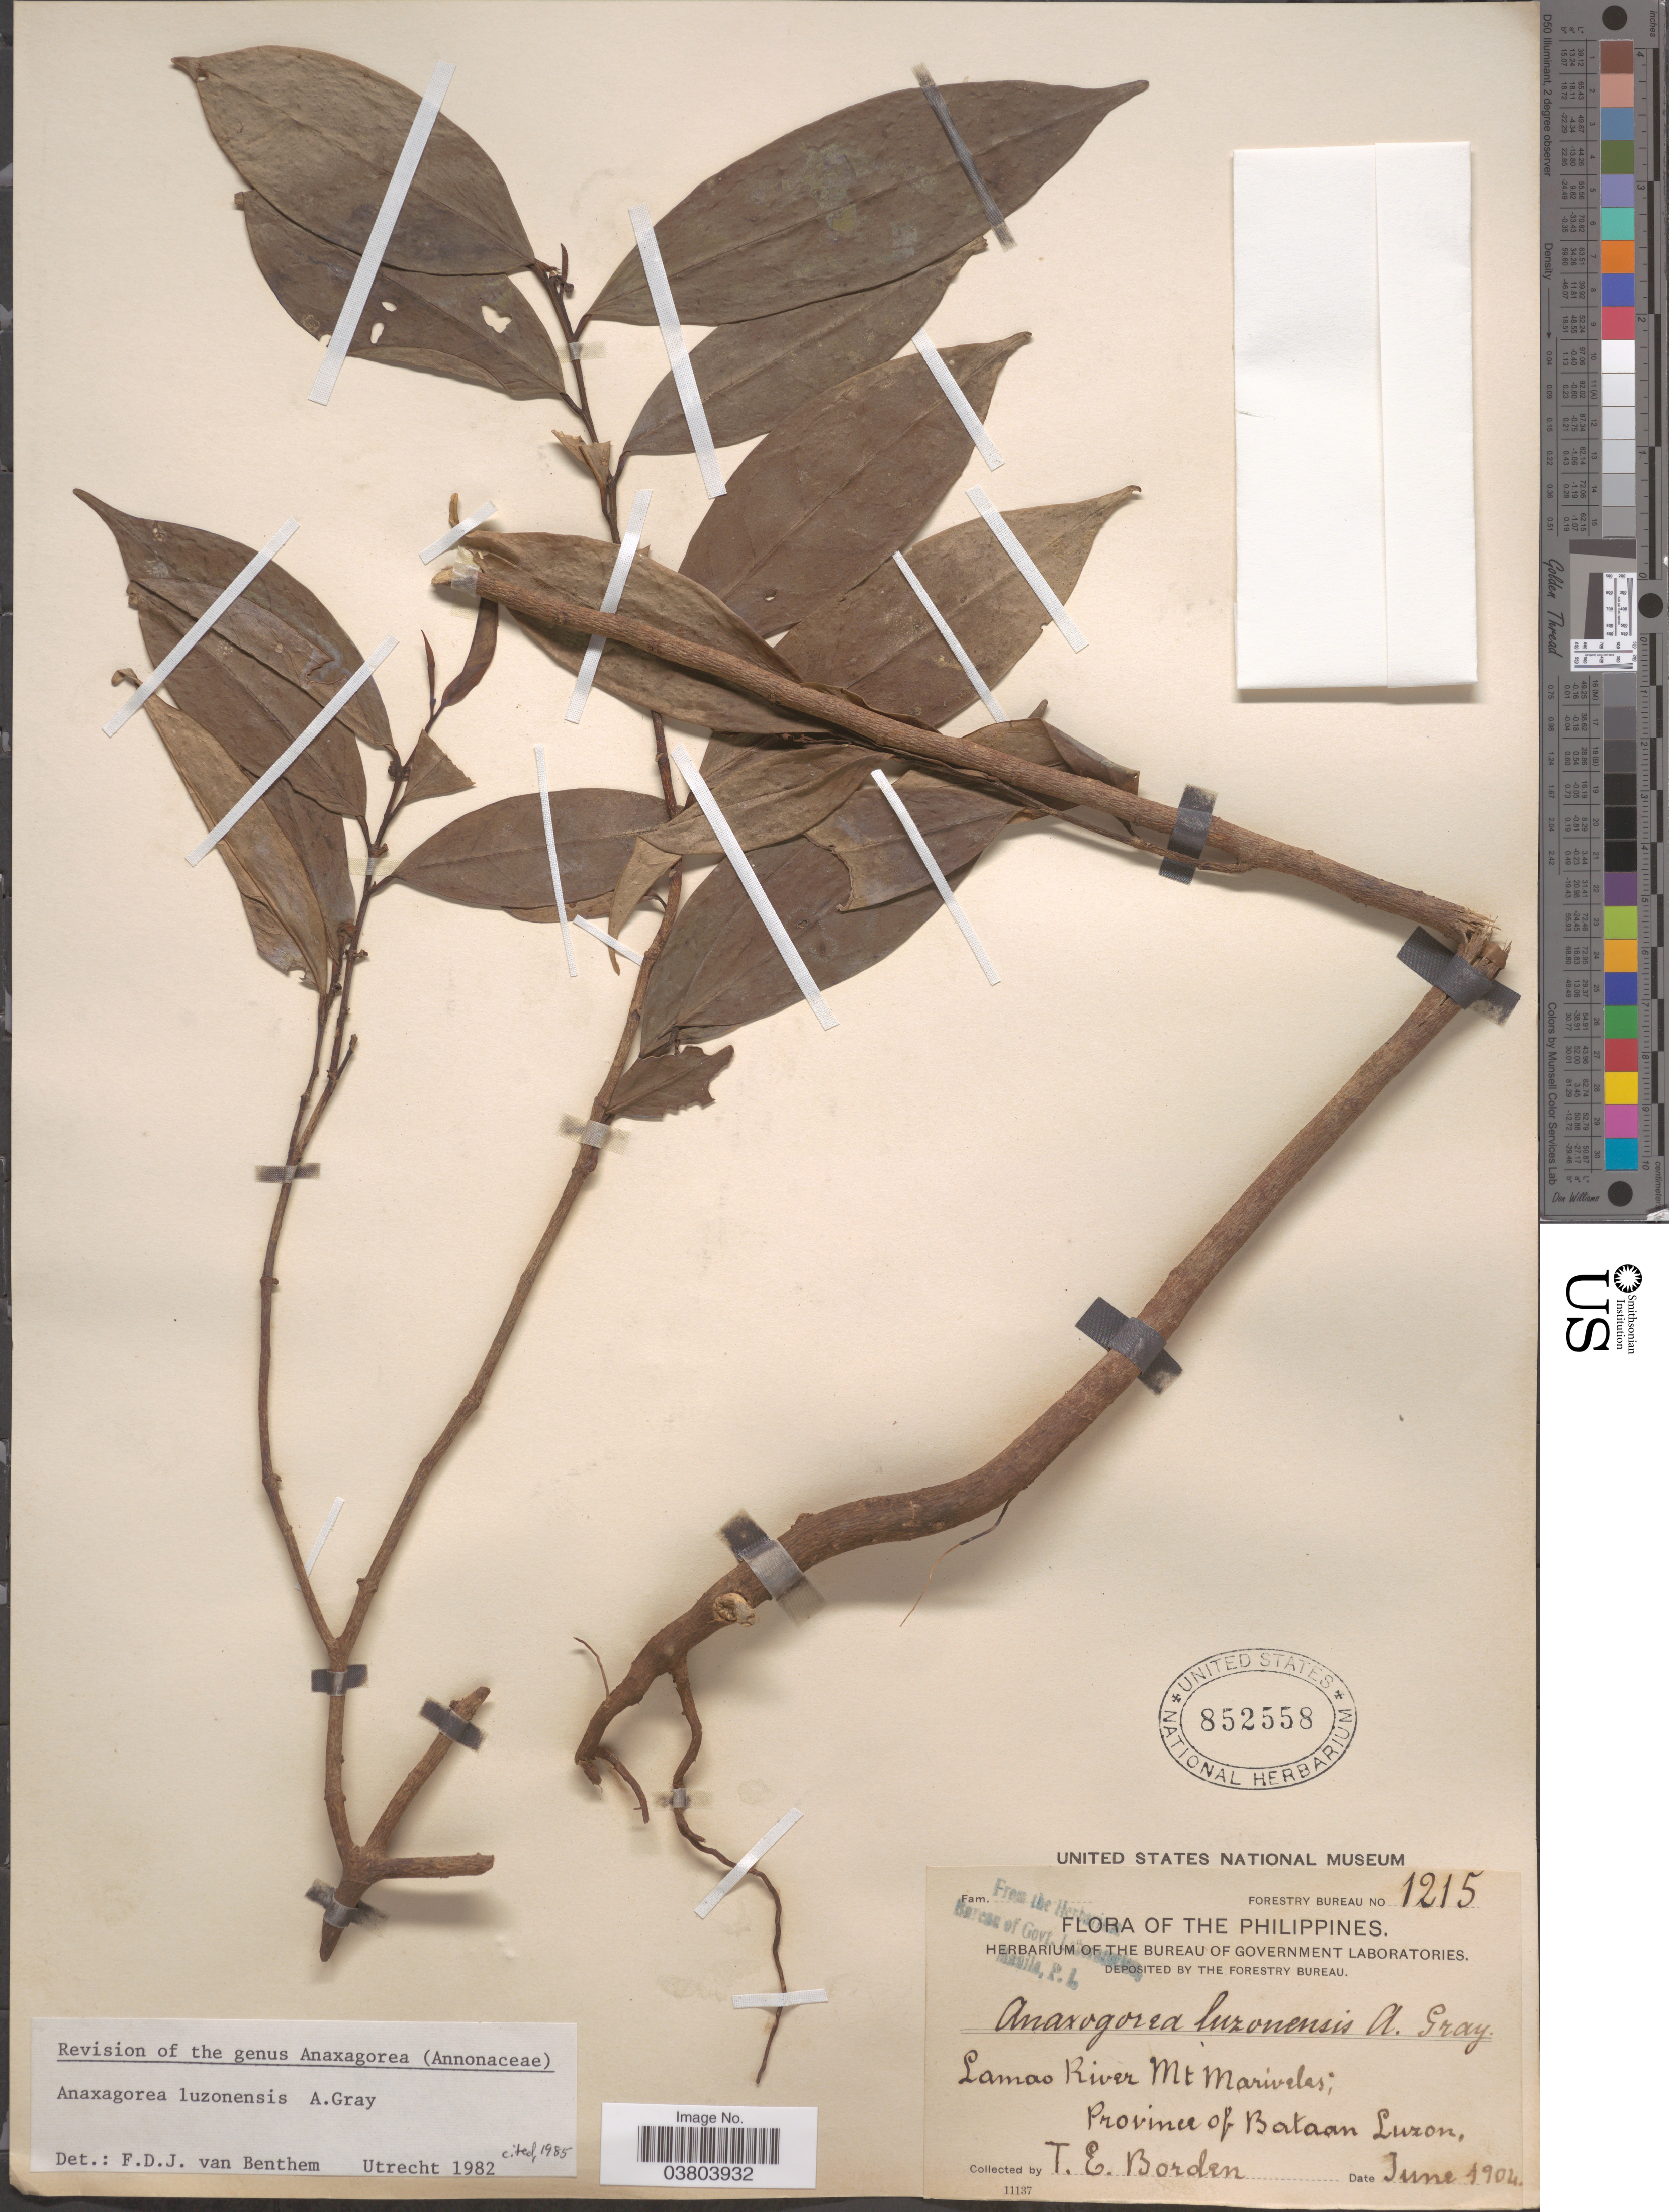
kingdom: Plantae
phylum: Tracheophyta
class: Magnoliopsida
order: Magnoliales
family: Annonaceae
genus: Anaxagorea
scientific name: Anaxagorea luzonensis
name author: A. Gray in Wilkes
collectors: T. E. Borden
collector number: Forestry Bureau 1215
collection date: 1904-06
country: Philippines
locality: Lamao River, Mt. Mariveles, Province of Bataan, Luzon.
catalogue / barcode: US 852558